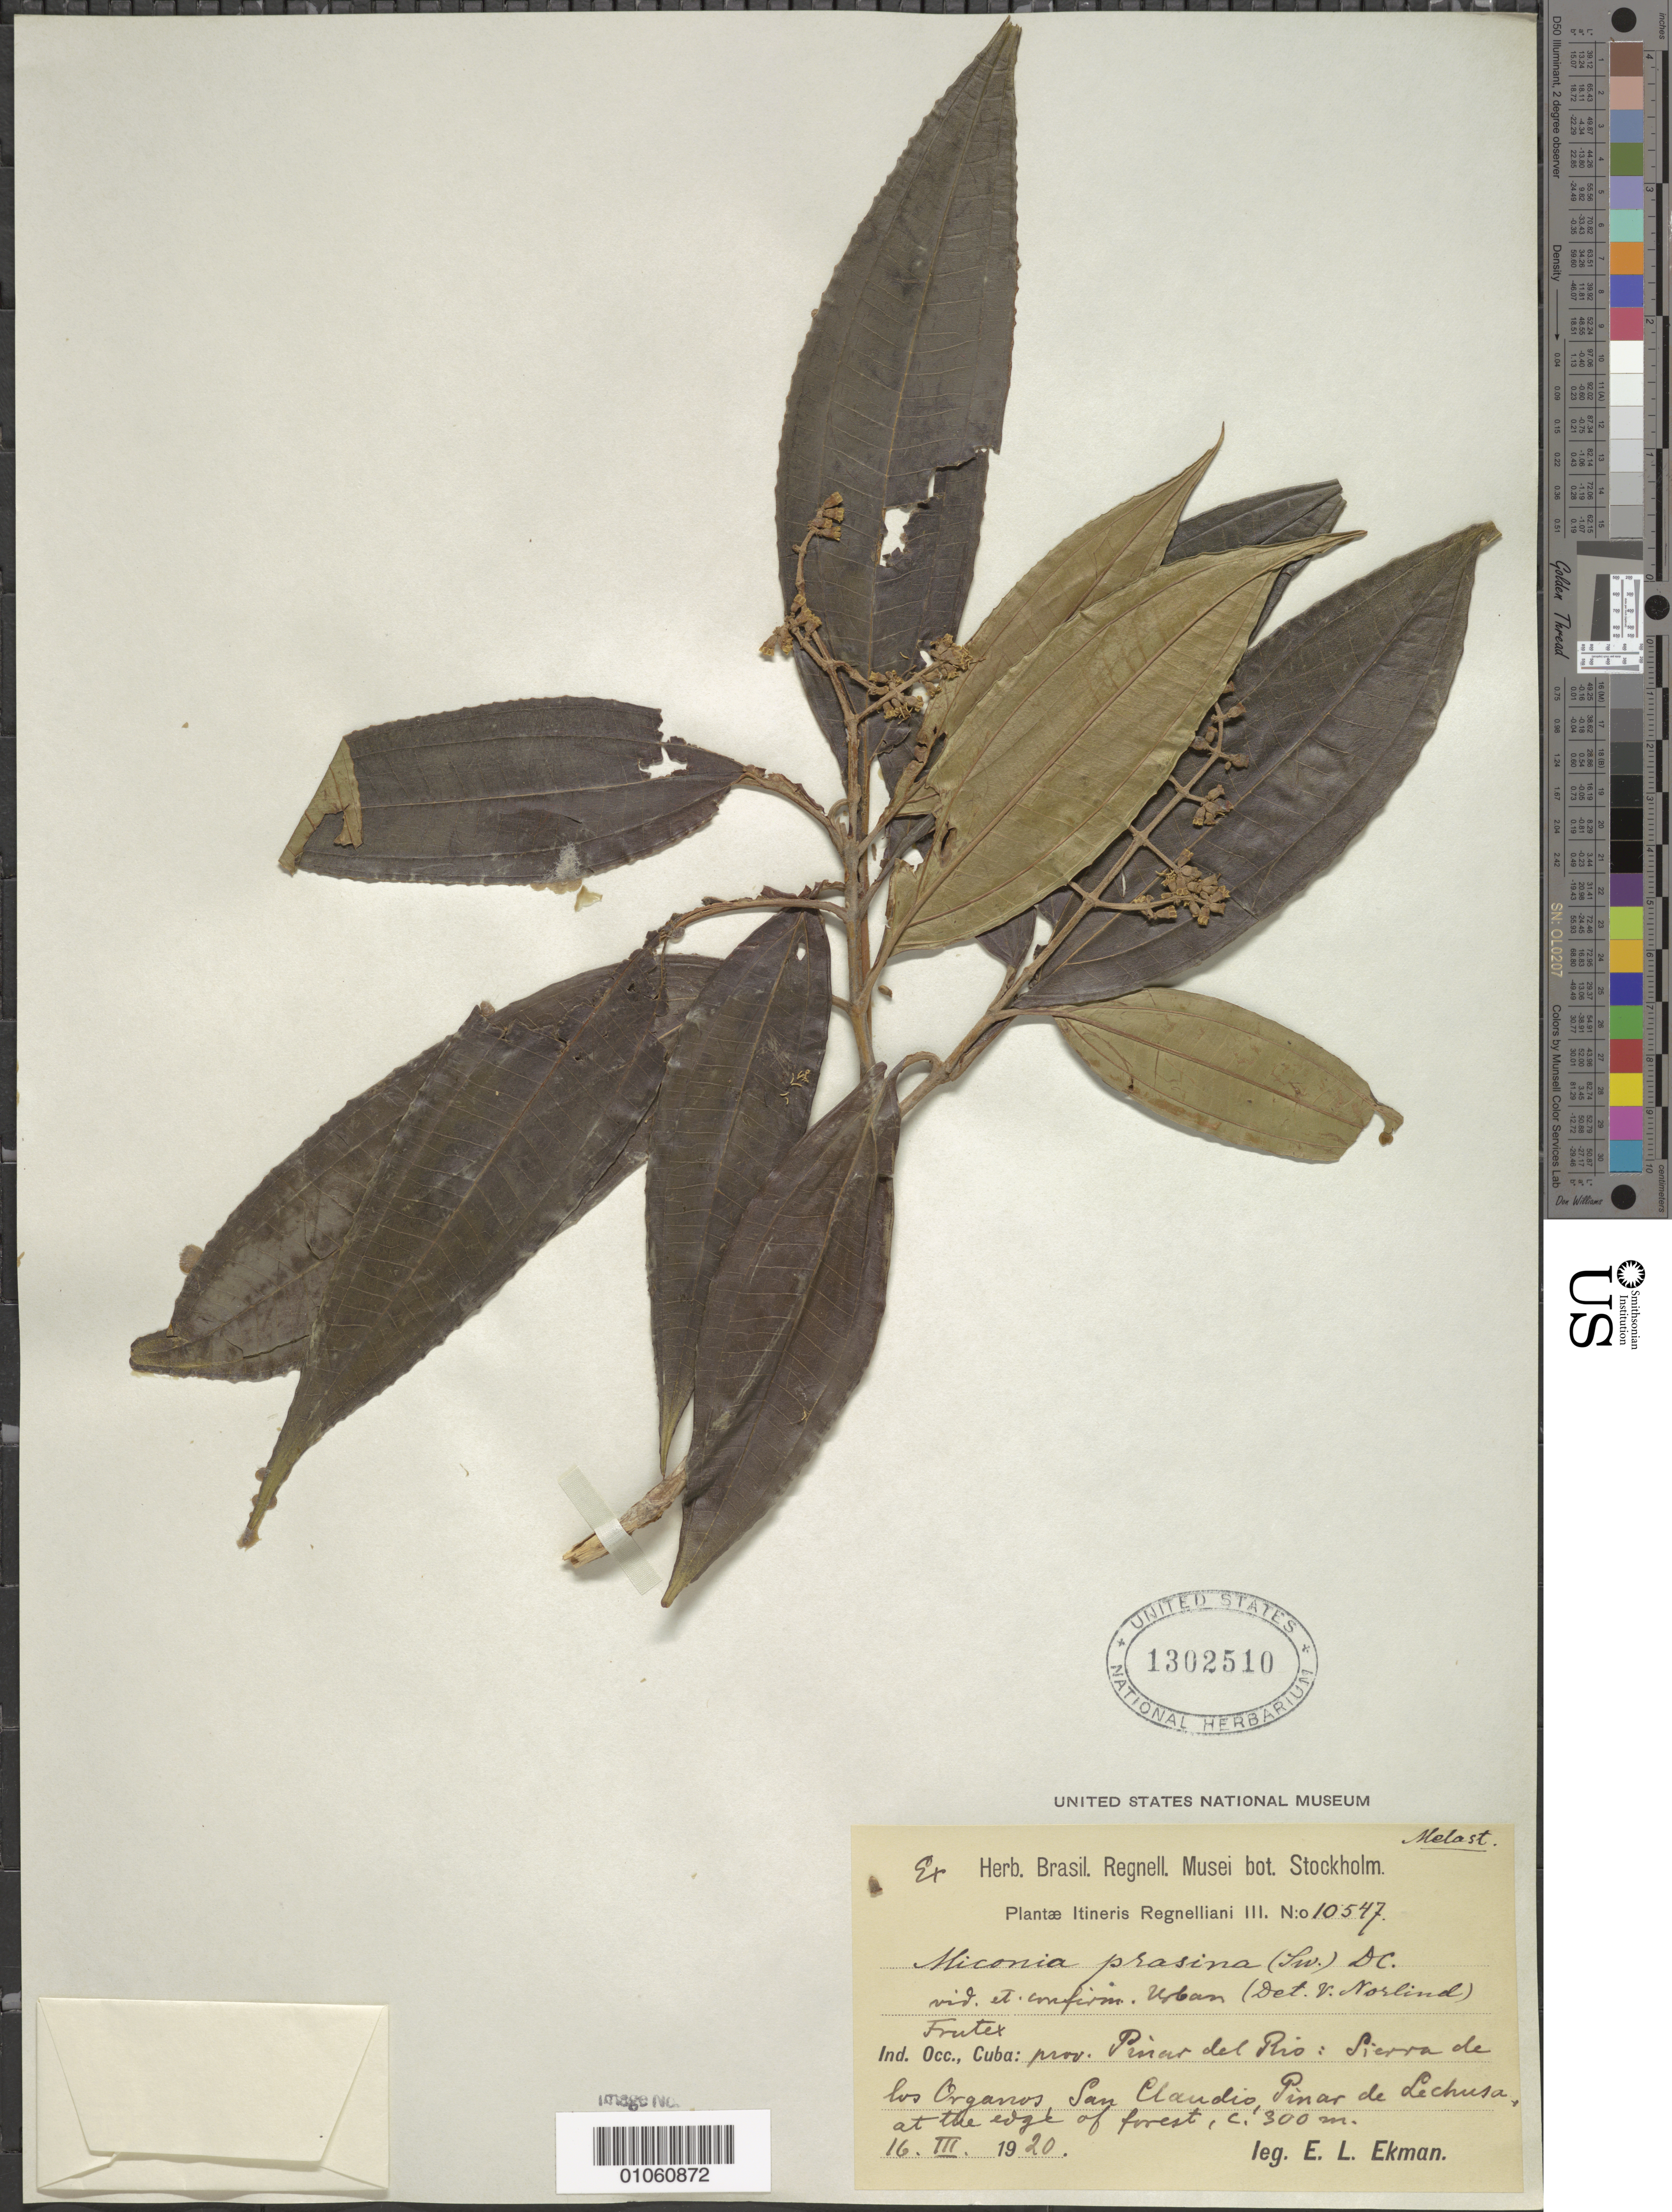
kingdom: Plantae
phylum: Tracheophyta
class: Magnoliopsida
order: Myrtales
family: Melastomataceae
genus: Miconia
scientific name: Miconia prasina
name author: (Sw.) DC.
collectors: E. L. Ekman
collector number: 10547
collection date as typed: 16 Mar 1920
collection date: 1920-03-16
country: Cuba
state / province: Pinar del Río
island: Cuba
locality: Sierra de los Organos, San Claudio, pinar de Lechusa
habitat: At the edge of forest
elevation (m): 300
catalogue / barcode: US 1302510